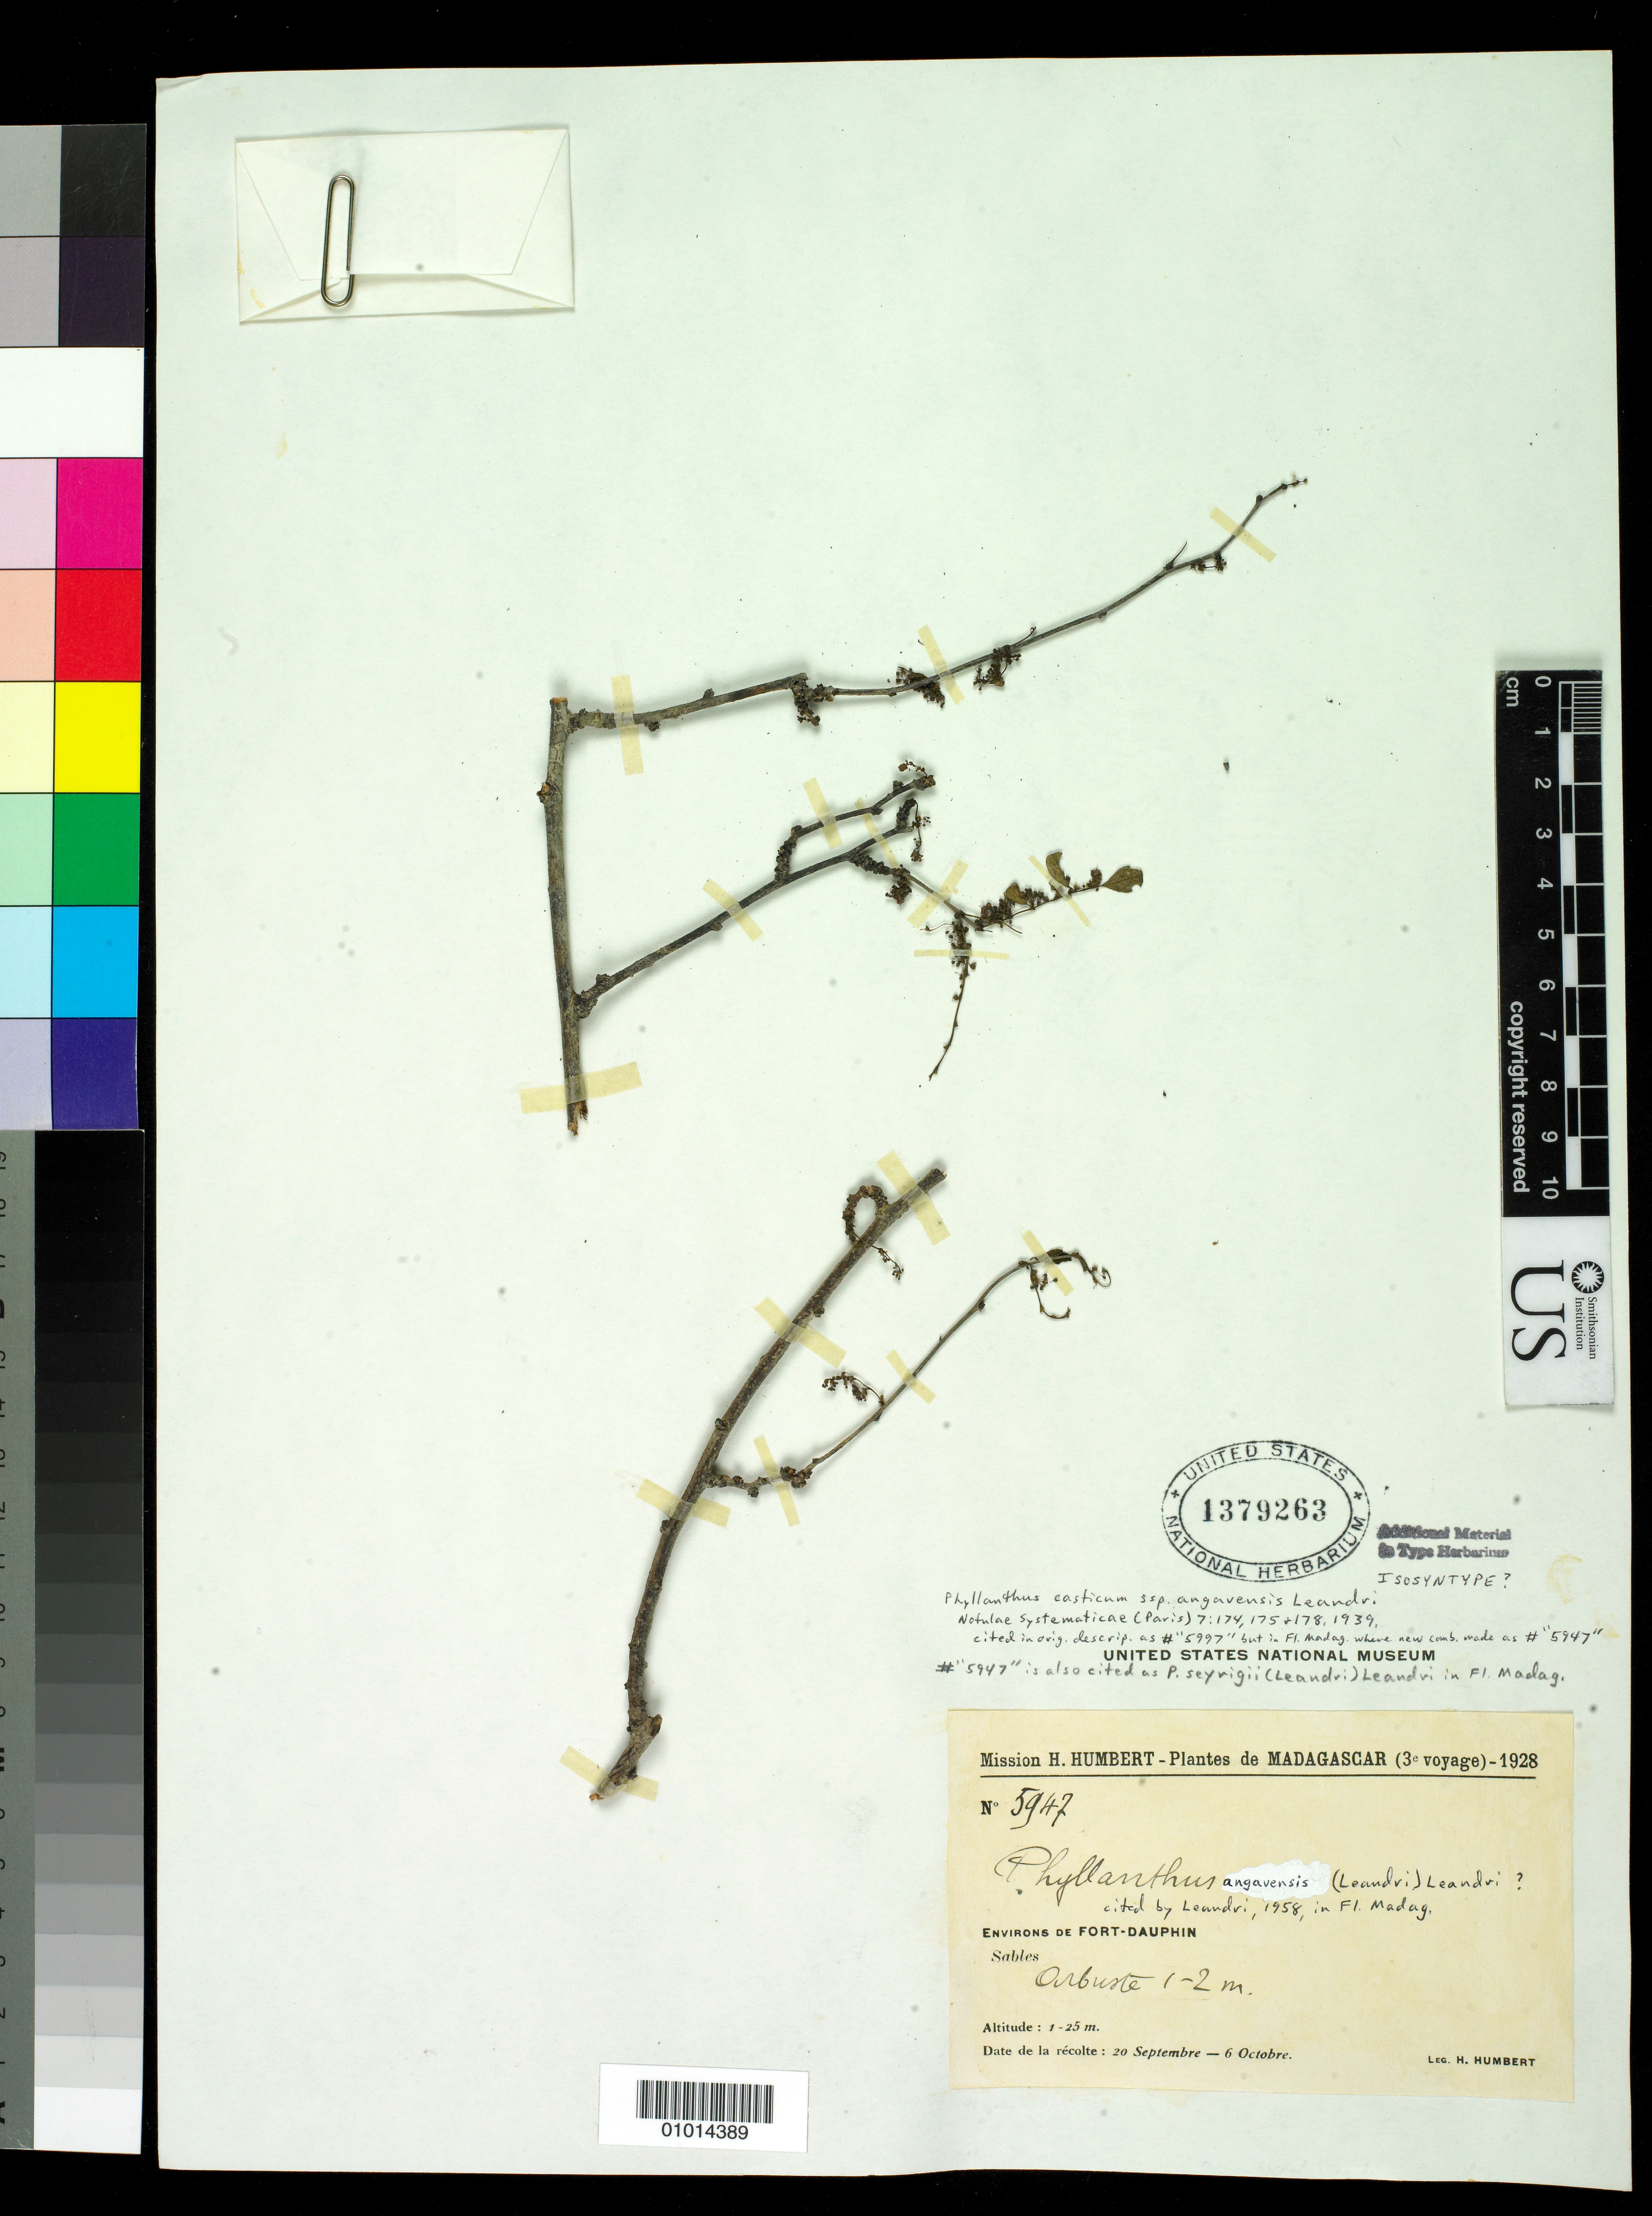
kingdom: Plantae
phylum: Tracheophyta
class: Magnoliopsida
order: Malpighiales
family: Phyllanthaceae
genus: Phyllanthus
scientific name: Phyllanthus casticum subsp. angavensis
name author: Leandri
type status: Isosyntype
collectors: H. Humbert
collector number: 5947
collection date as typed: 20 Sep 1928 to 06 Oct 1928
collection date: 1928-09-20/1928-10-06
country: Madagascar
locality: Environs de Fort-Dauphin.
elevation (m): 1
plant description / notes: Protologue (mis) cites collection number as 5997.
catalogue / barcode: US 1379263